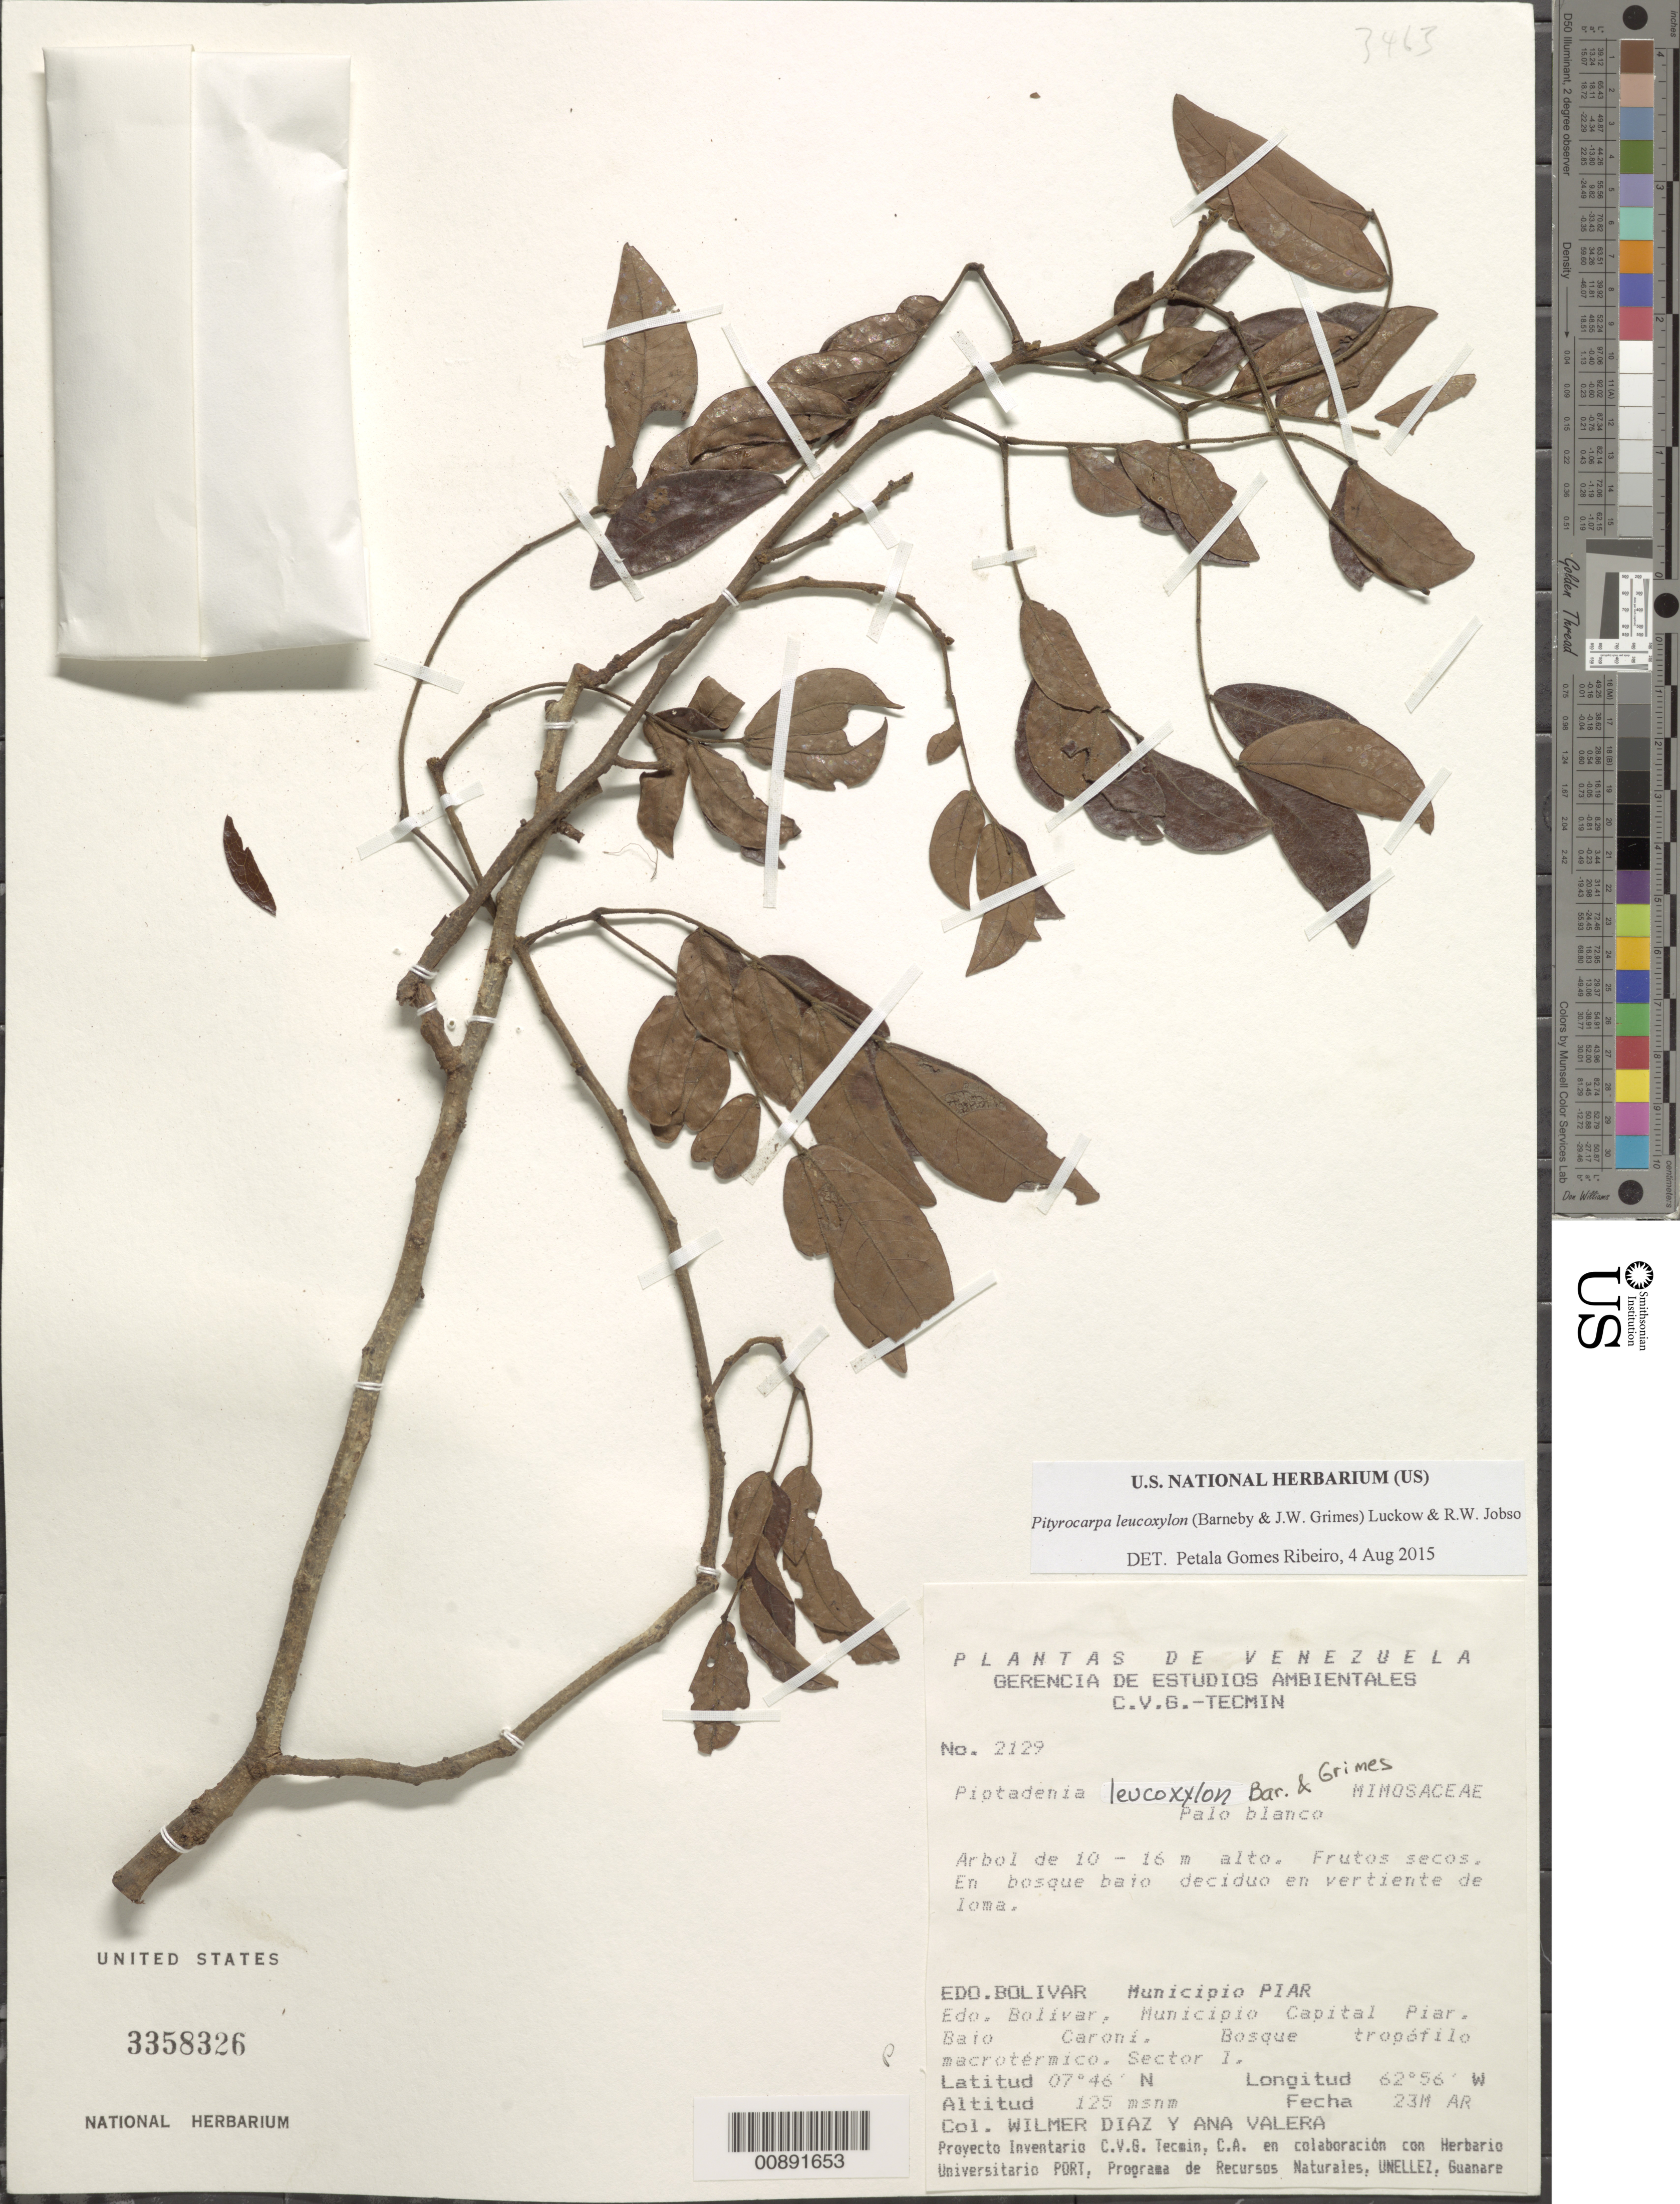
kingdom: Plantae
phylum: Tracheophyta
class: Magnoliopsida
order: Fabales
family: Fabaceae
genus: Pityrocarpa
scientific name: Pityrocarpa leucoxylon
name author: (Barneby & J.W. Grimes) Luckow & R. W. Jobson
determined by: Gomes Ribeiro, P.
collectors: W. Díaz P. & A. Valera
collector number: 2129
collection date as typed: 23-Mar-94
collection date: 1994-03-23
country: Venezuela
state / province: Bolívar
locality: Mun. Piar, Mun. Capital Piar, Bajo Caroní, Sector I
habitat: bosque bajo deciduo en vertiente de loma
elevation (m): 125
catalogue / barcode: US 3358326